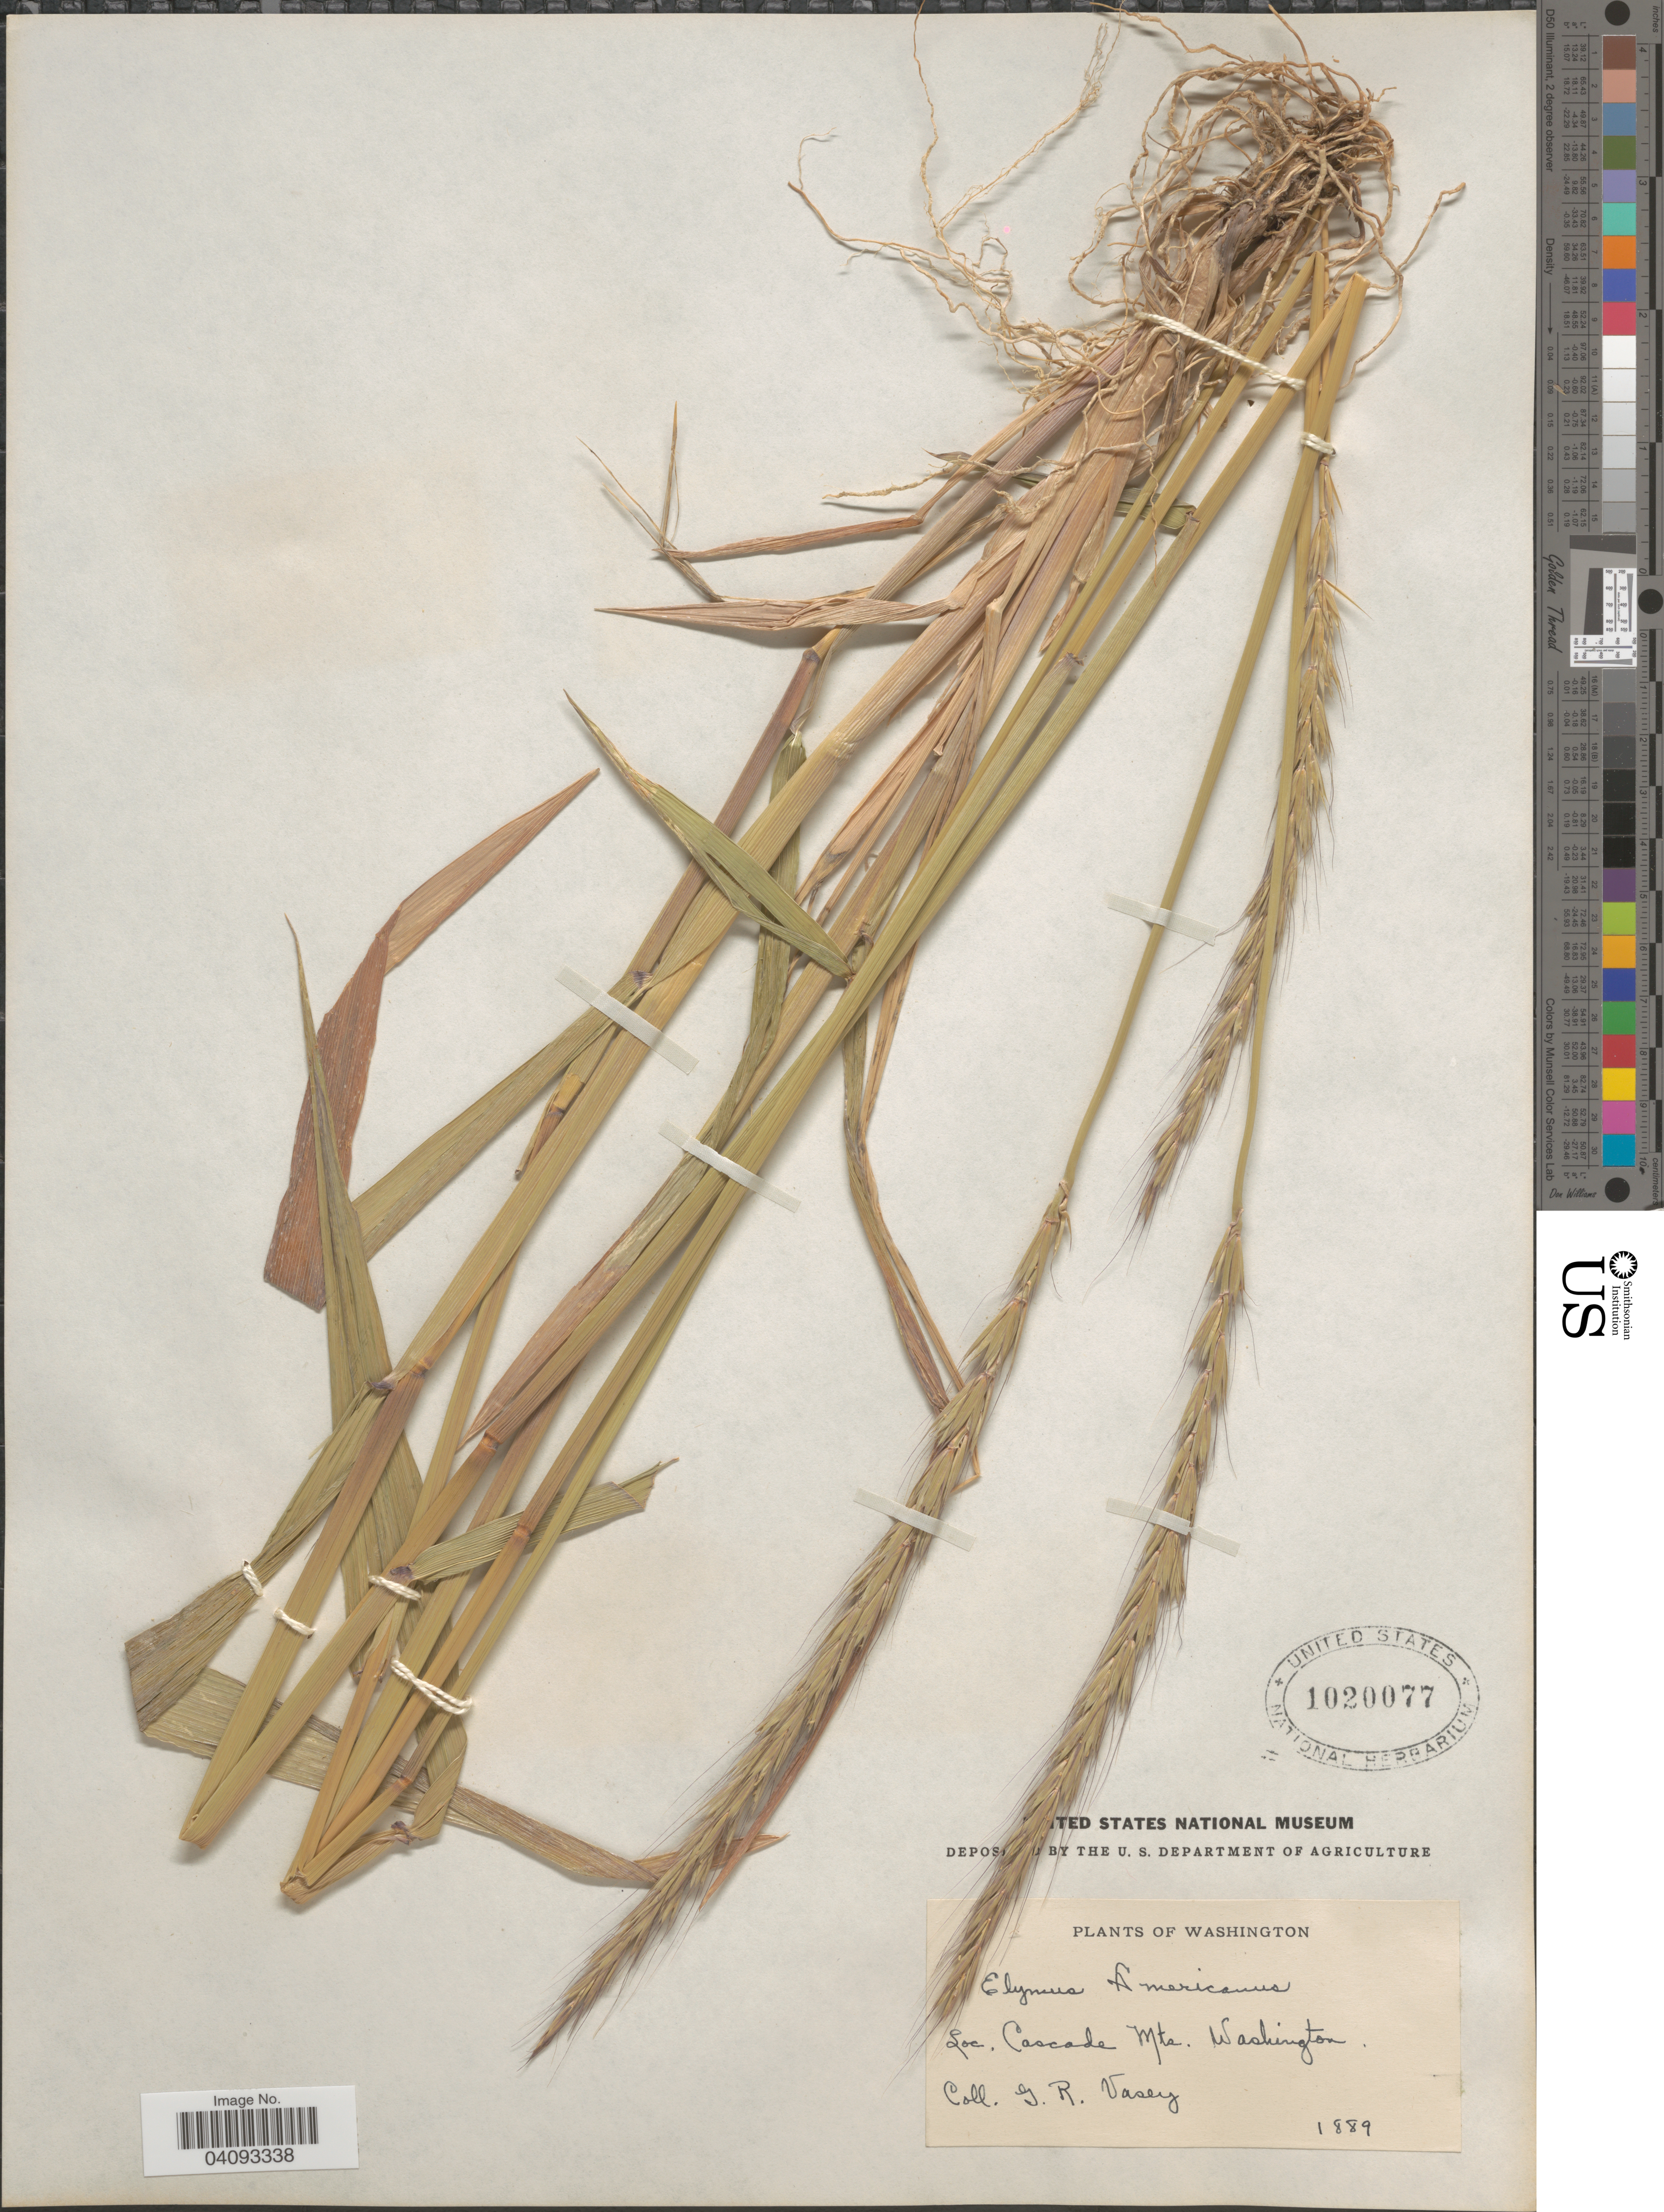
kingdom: Plantae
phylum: Tracheophyta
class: Liliopsida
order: Poales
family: Poaceae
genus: Elymus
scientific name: Elymus glaucus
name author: Buckley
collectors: G. R. Vasey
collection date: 1889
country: United States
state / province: Washington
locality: Cascade Mts.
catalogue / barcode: US 1020077